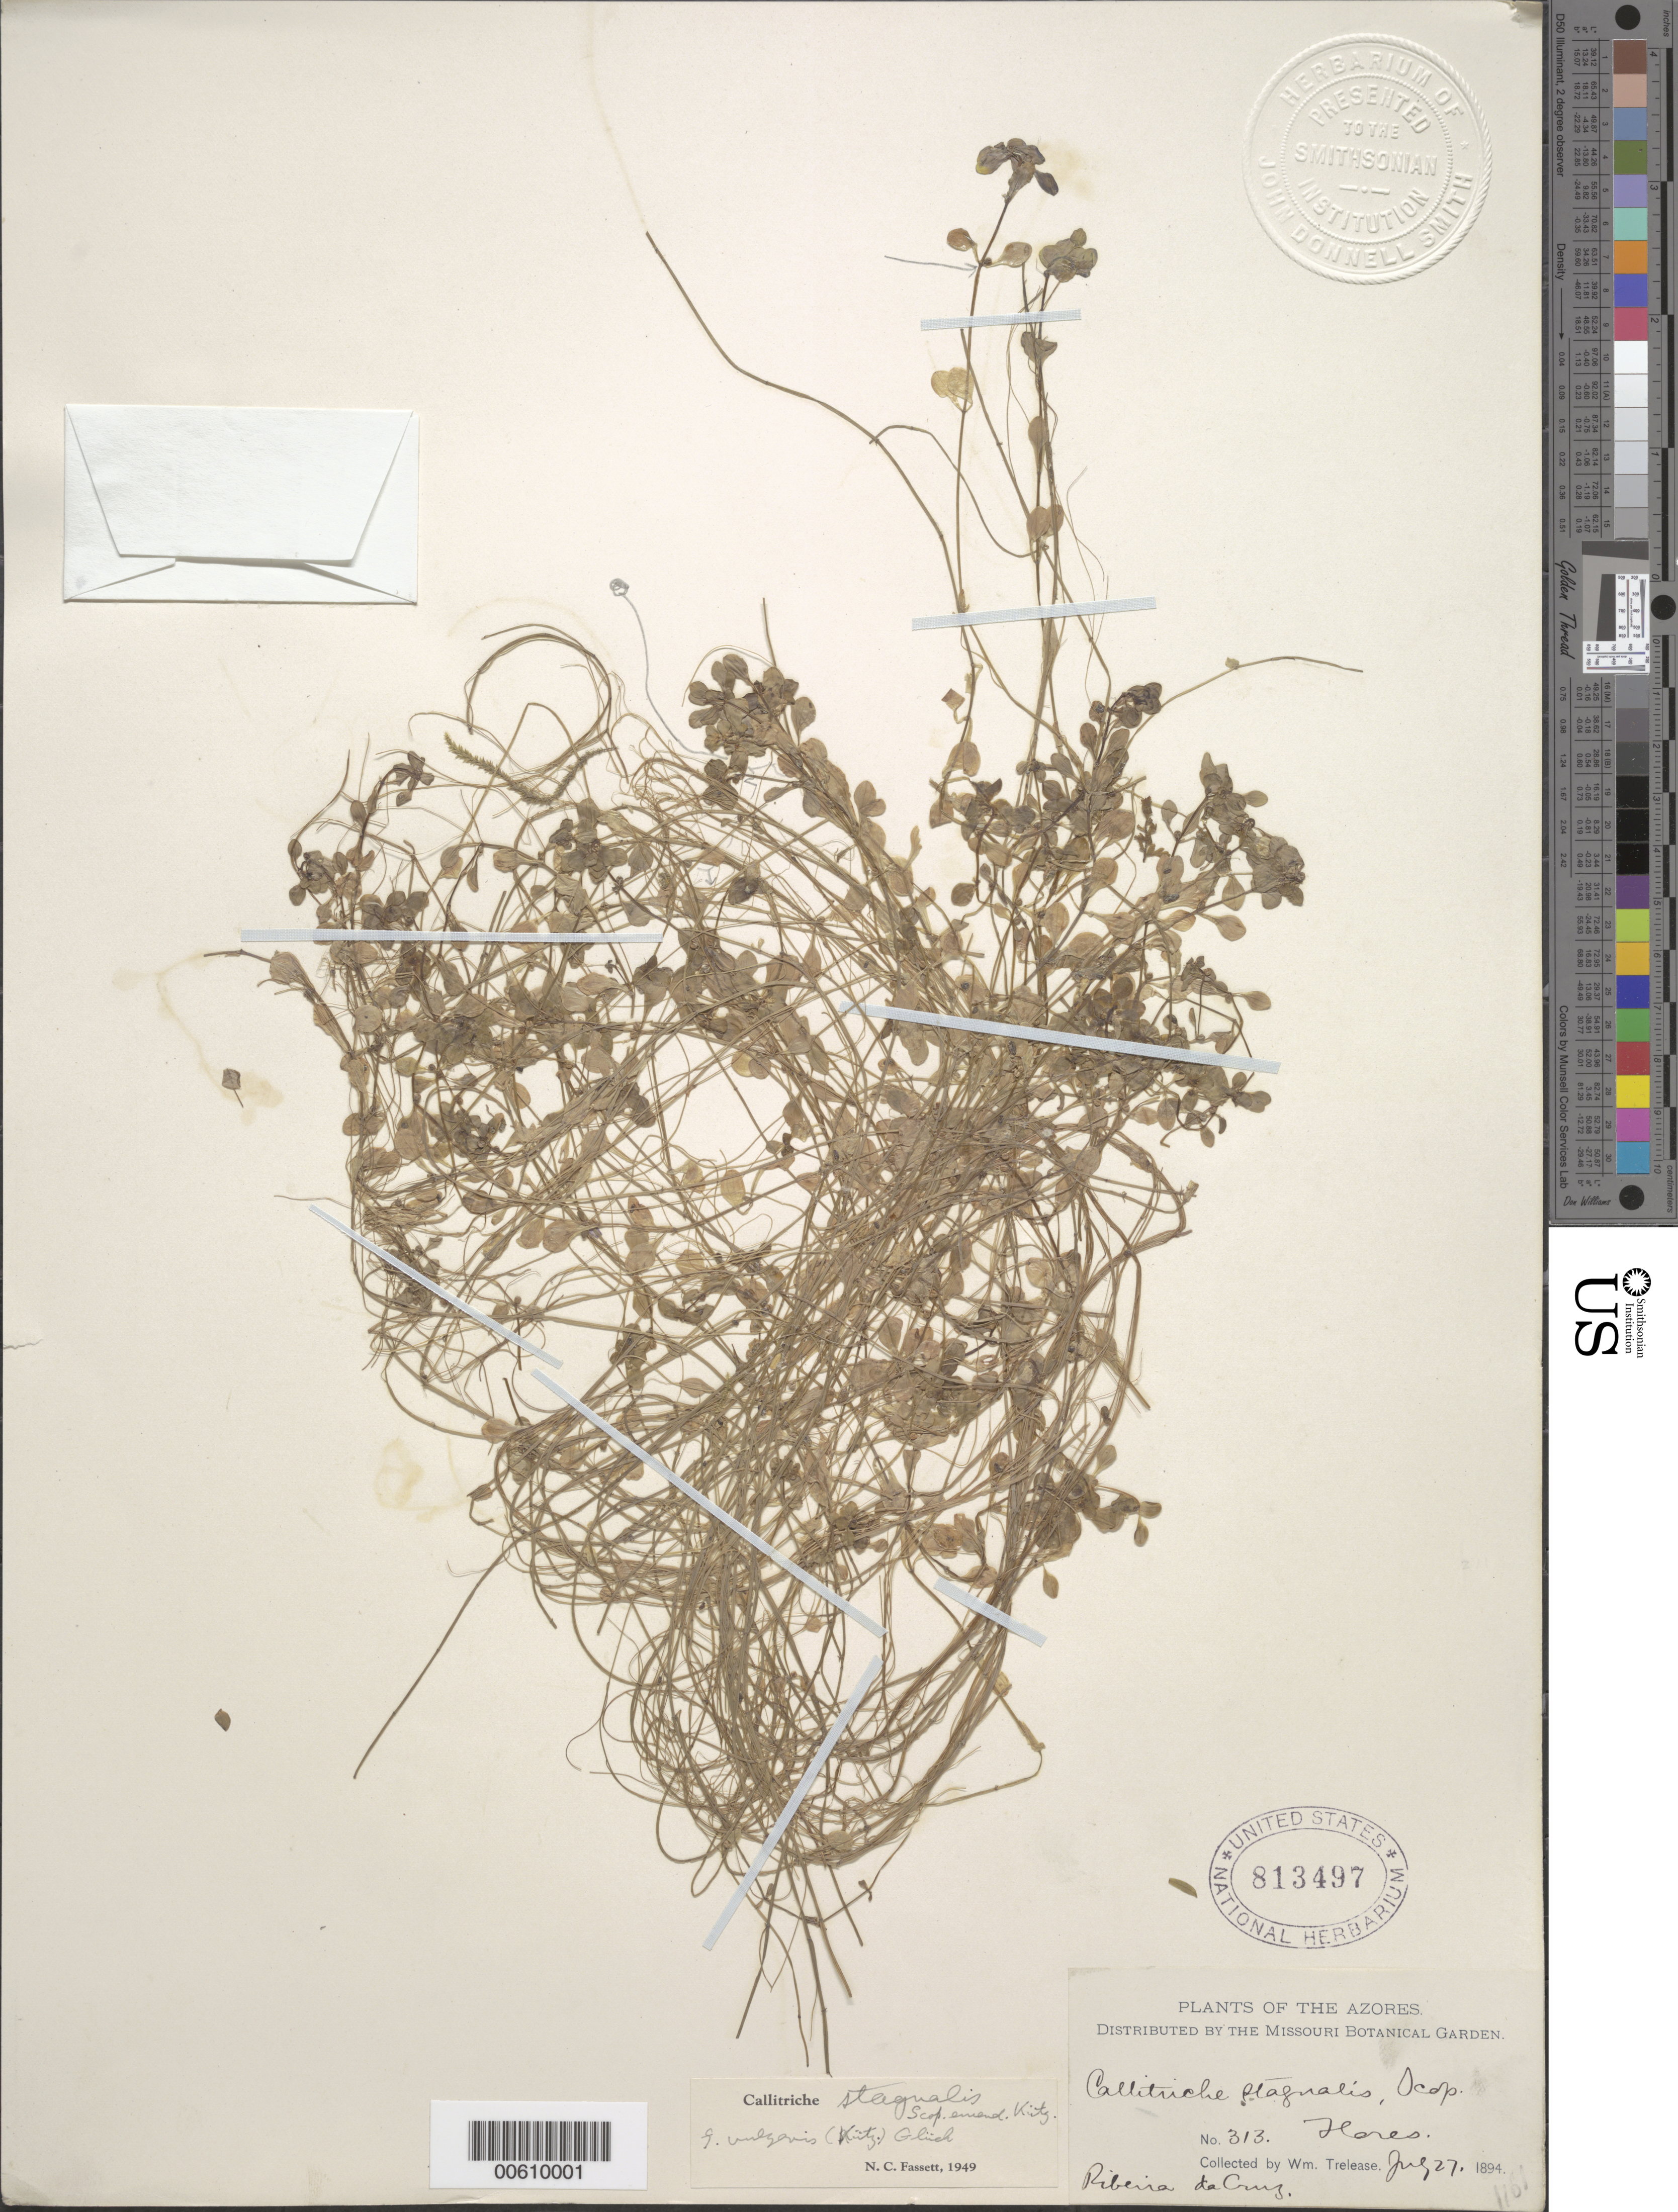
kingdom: Plantae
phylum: Tracheophyta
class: Magnoliopsida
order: Lamiales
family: Plantaginaceae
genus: Callitriche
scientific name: Callitriche stagnalis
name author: Scop.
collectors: W. Trelease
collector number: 313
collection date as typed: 27 Jul 1894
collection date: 1894-07-27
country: Portugal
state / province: Azores (Aut. Reg.)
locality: Riberia de Cruz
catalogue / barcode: US 813497